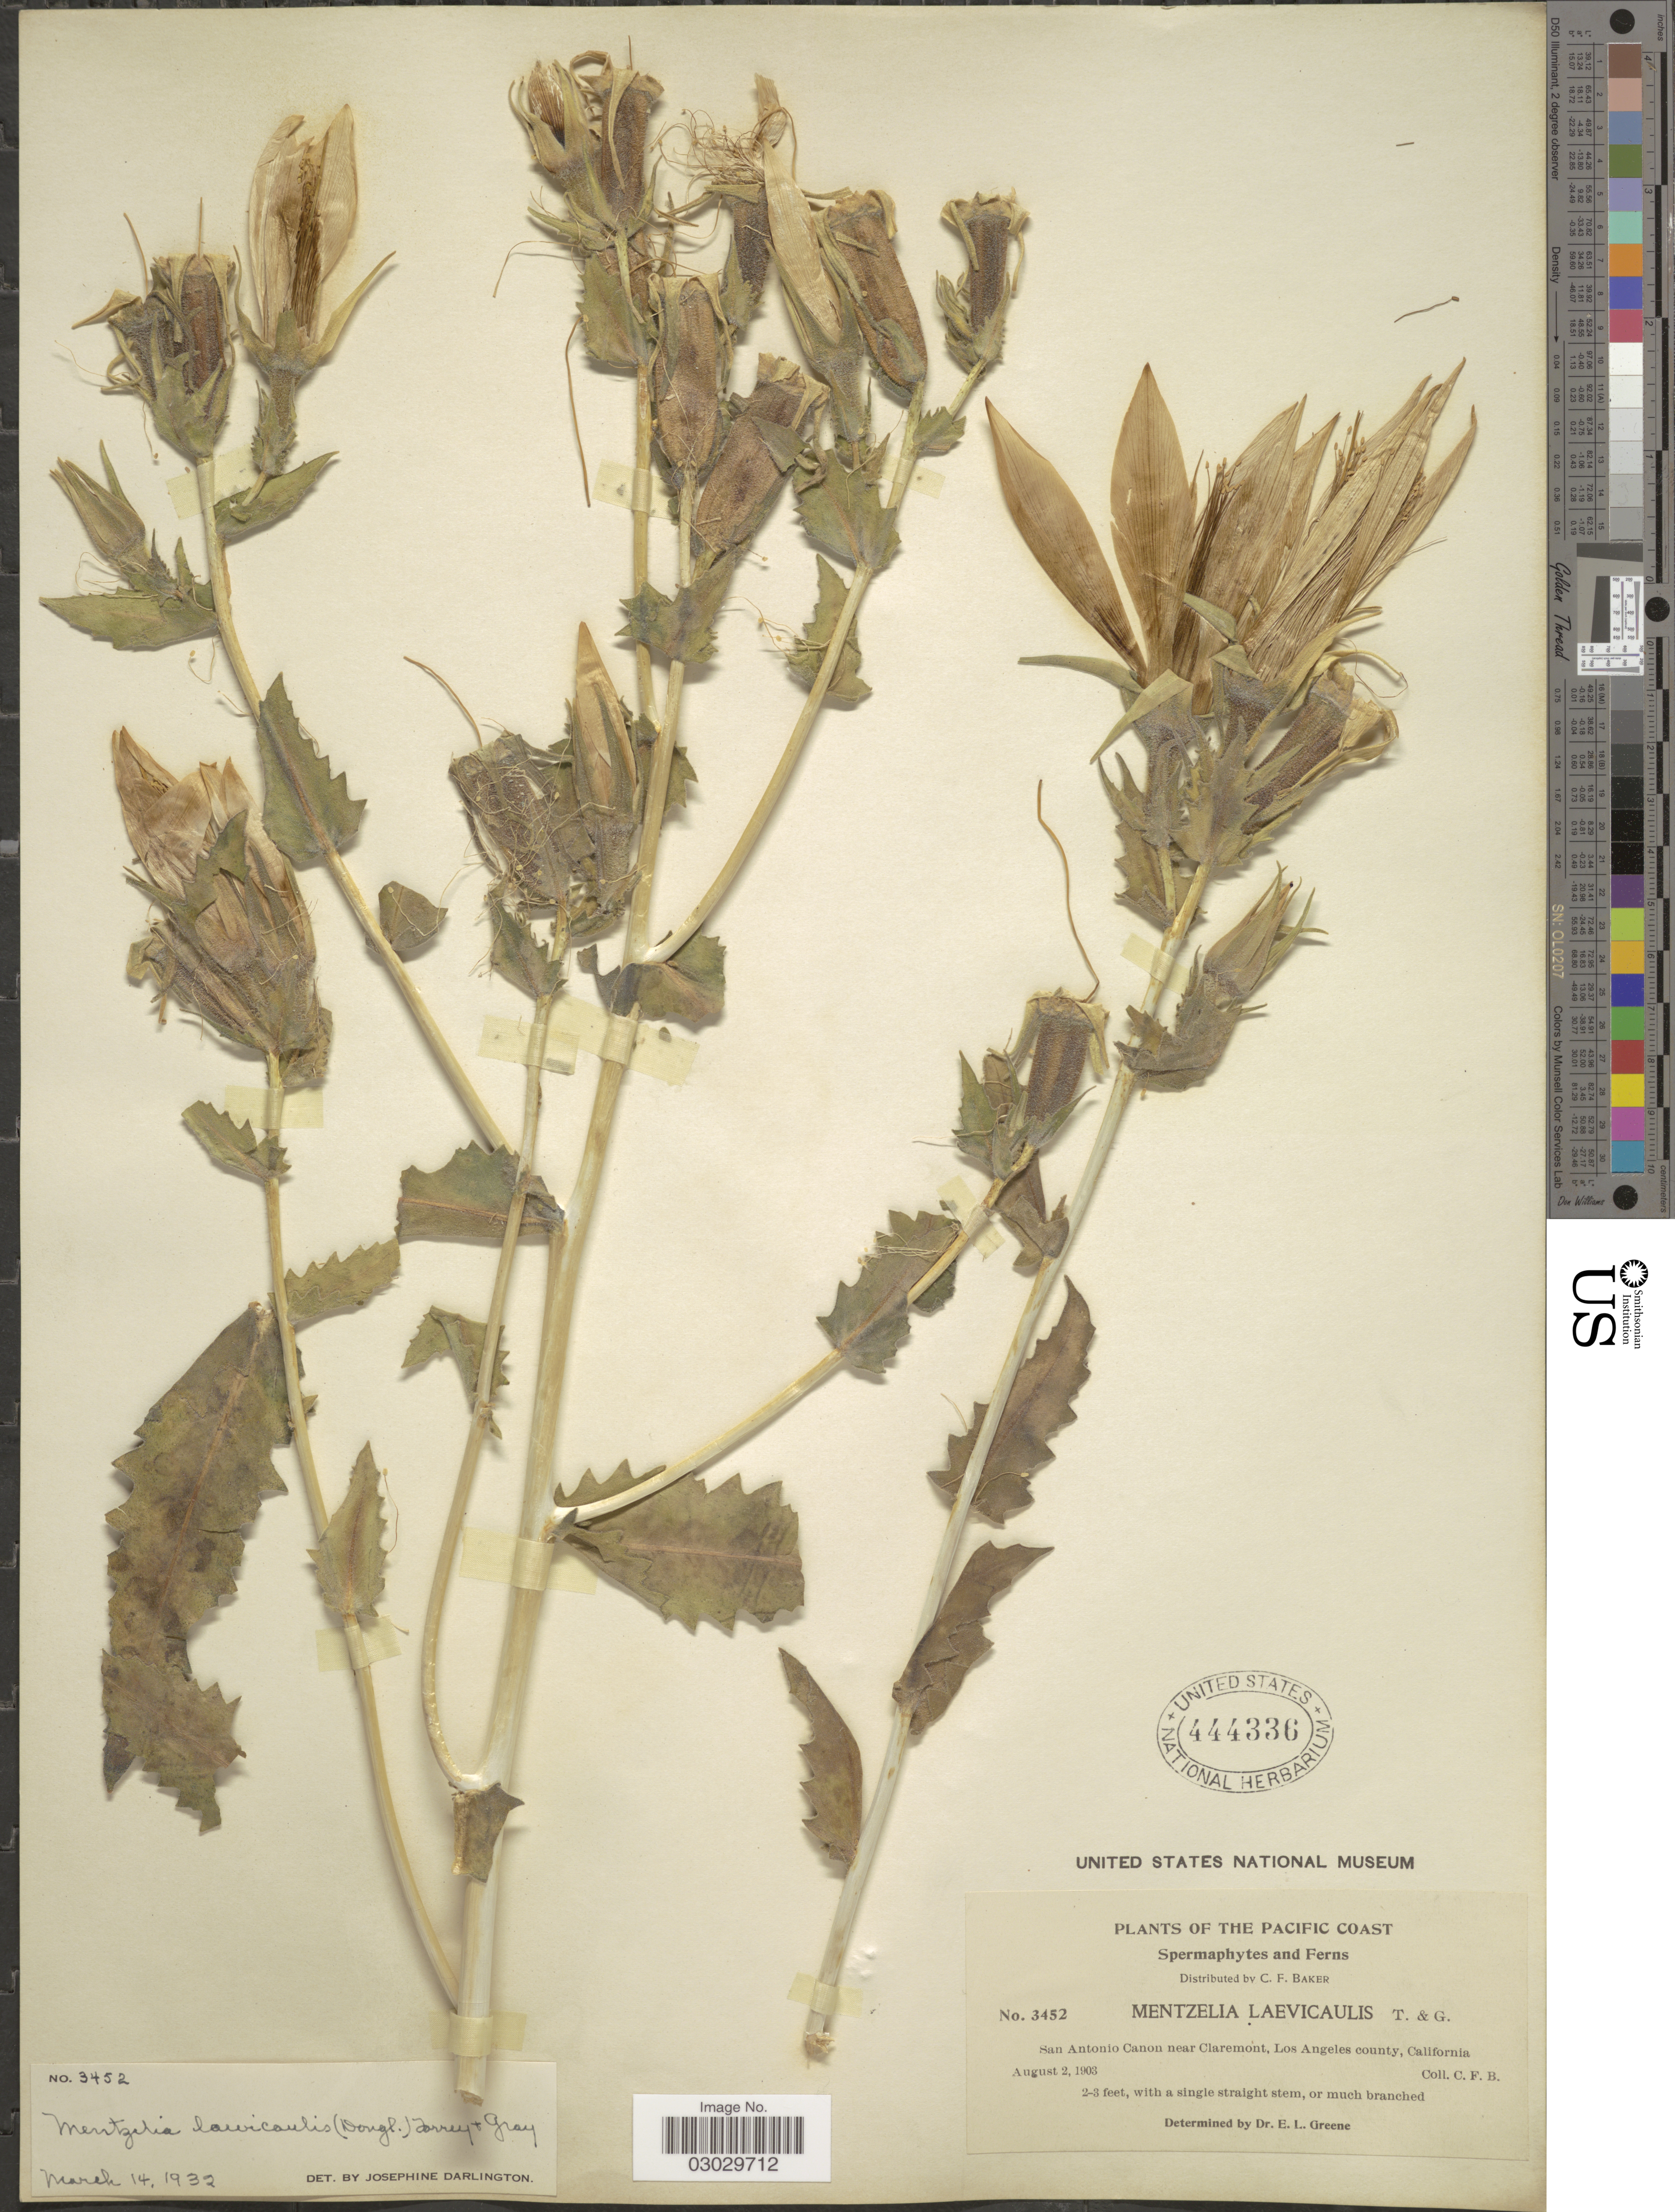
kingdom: Plantae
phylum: Tracheophyta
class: Magnoliopsida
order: Cornales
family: Loasaceae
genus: Mentzelia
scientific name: Mentzelia laevicaulis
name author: (Douglas ex Hook.) Torr. & A. Gray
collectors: C. F. Baker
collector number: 3452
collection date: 1903-08-02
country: United States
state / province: California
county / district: Los Angeles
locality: The Pacific Coast. San Antonio Canon near Claremont, Los Angeles county.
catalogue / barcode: US 444336